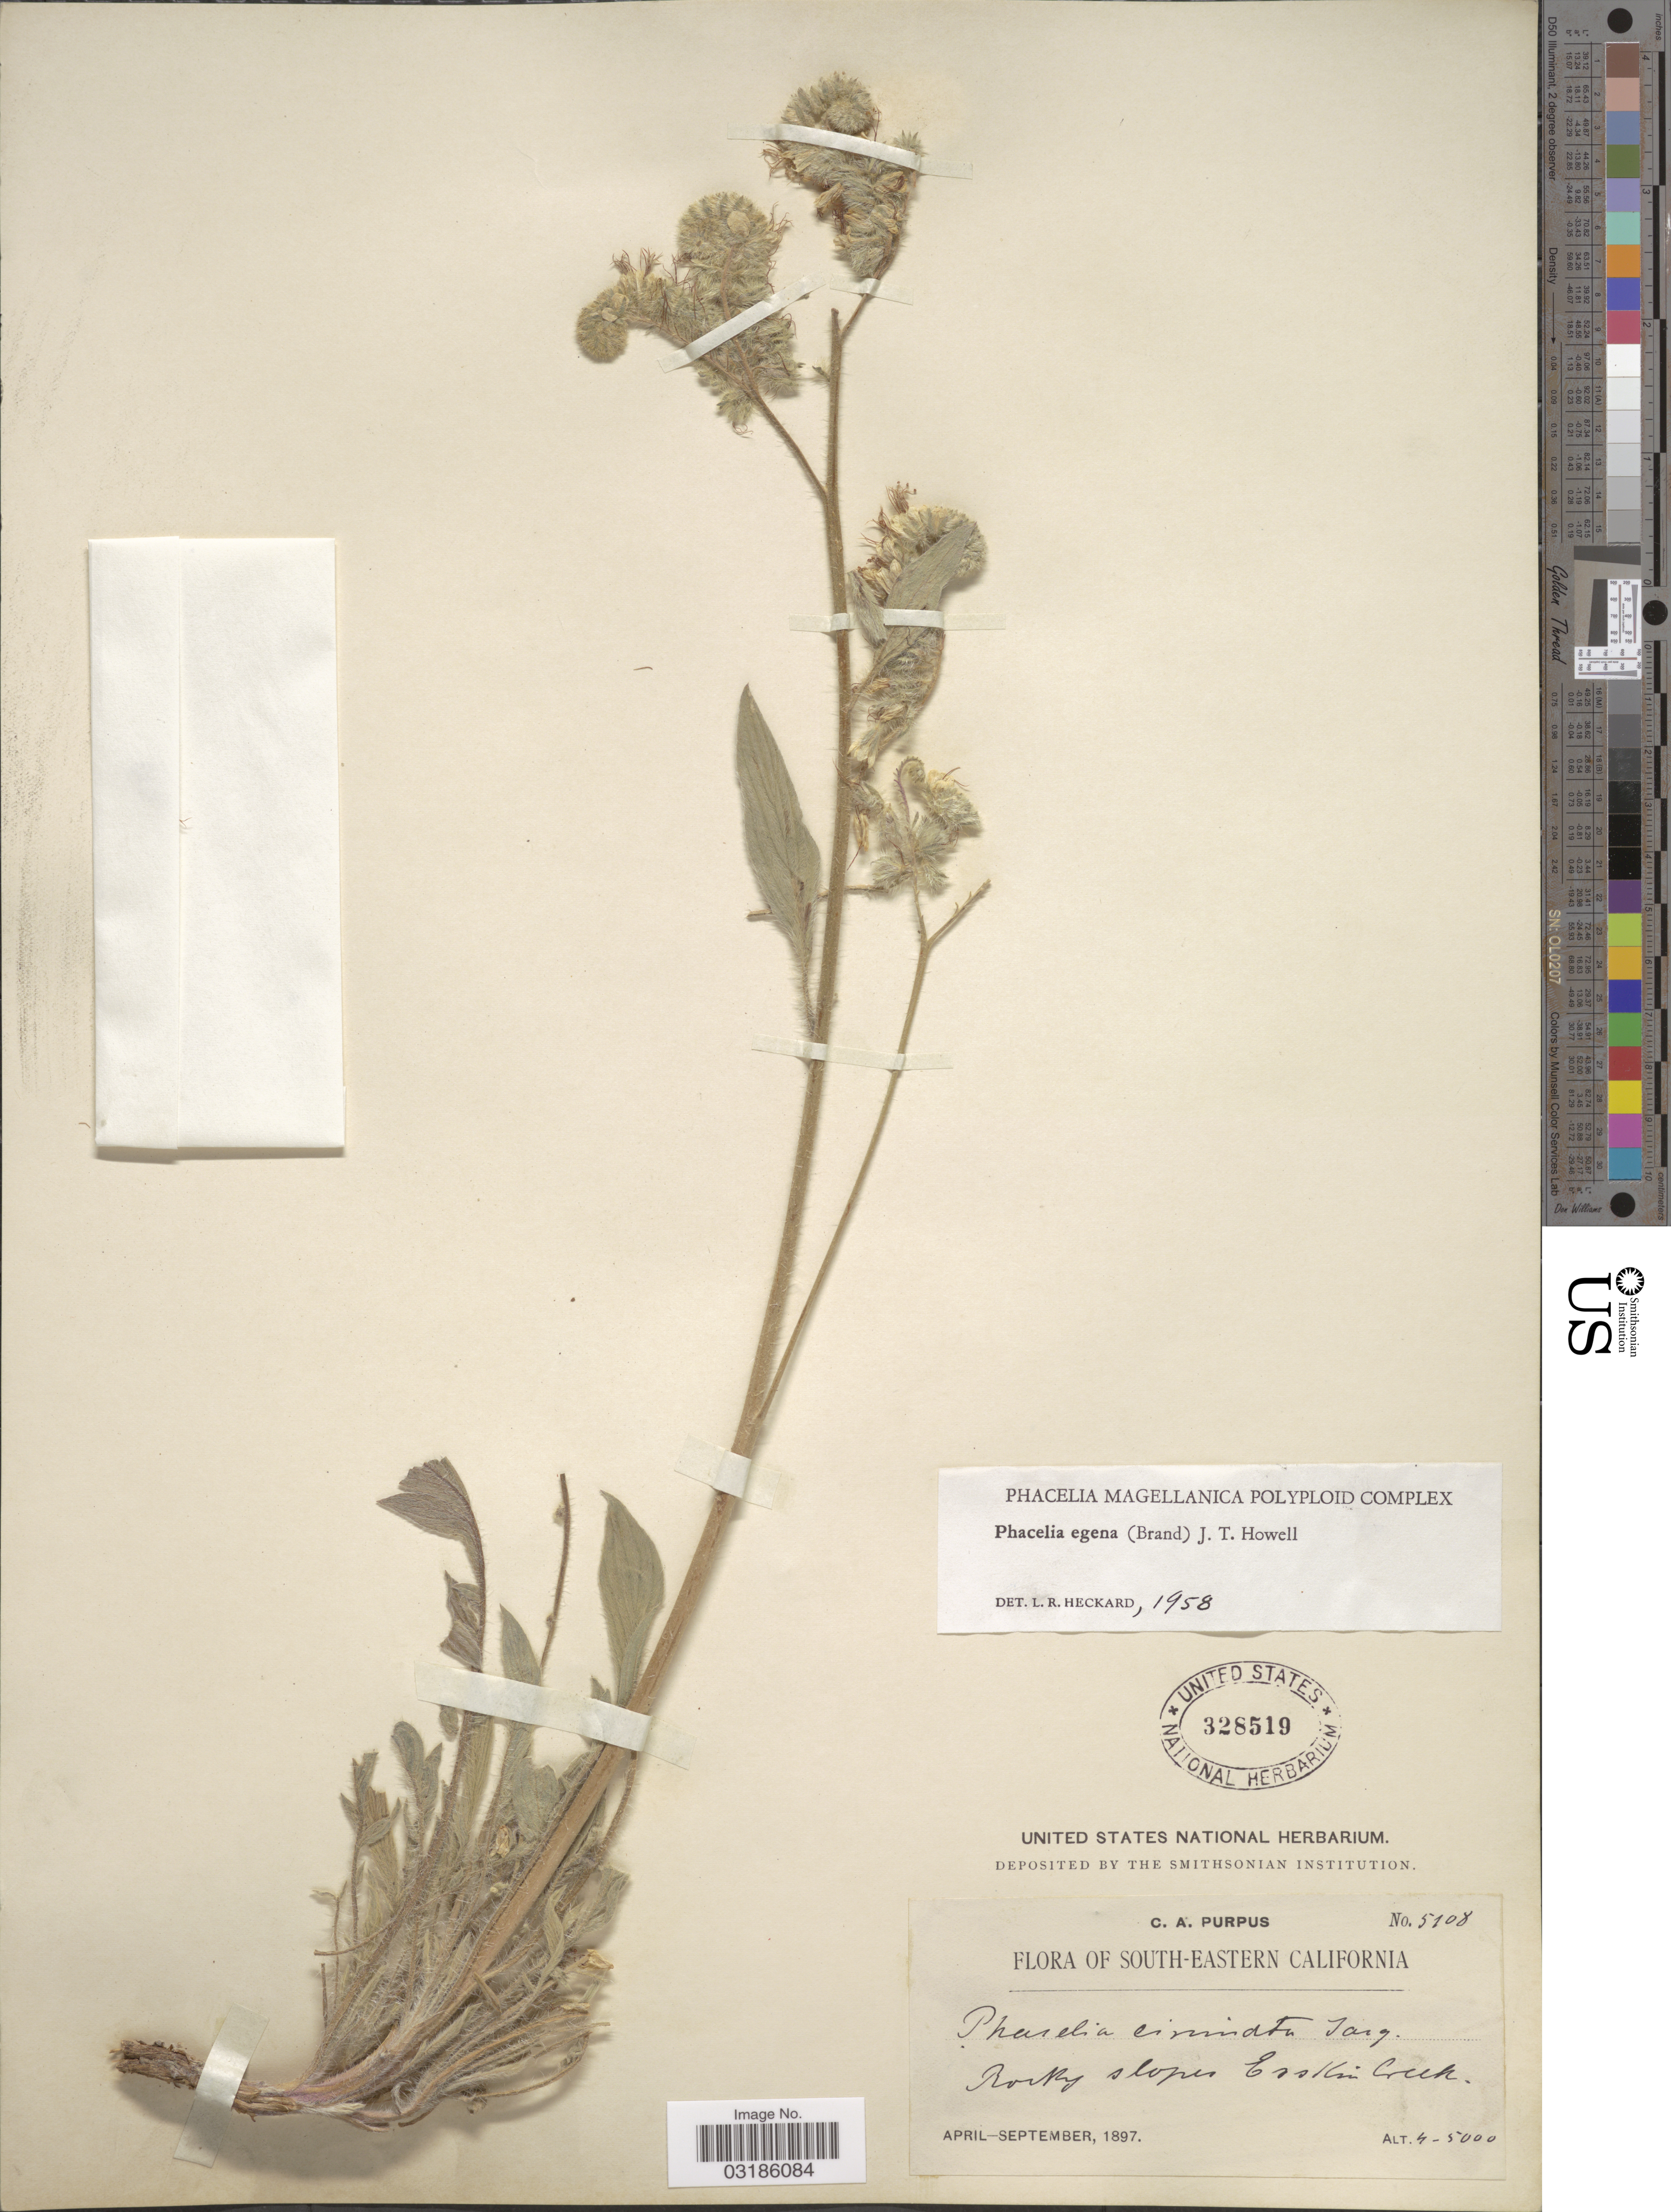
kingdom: Plantae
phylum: Tracheophyta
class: Magnoliopsida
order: Boraginales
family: Hydrophyllaceae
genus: Phacelia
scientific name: Phacelia egena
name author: (Brand) Howell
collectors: C. A. Purpus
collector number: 5108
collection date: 1897-04/1897-09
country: United States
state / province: California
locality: Rocky slopes Erskine Creek.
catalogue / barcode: US 328519